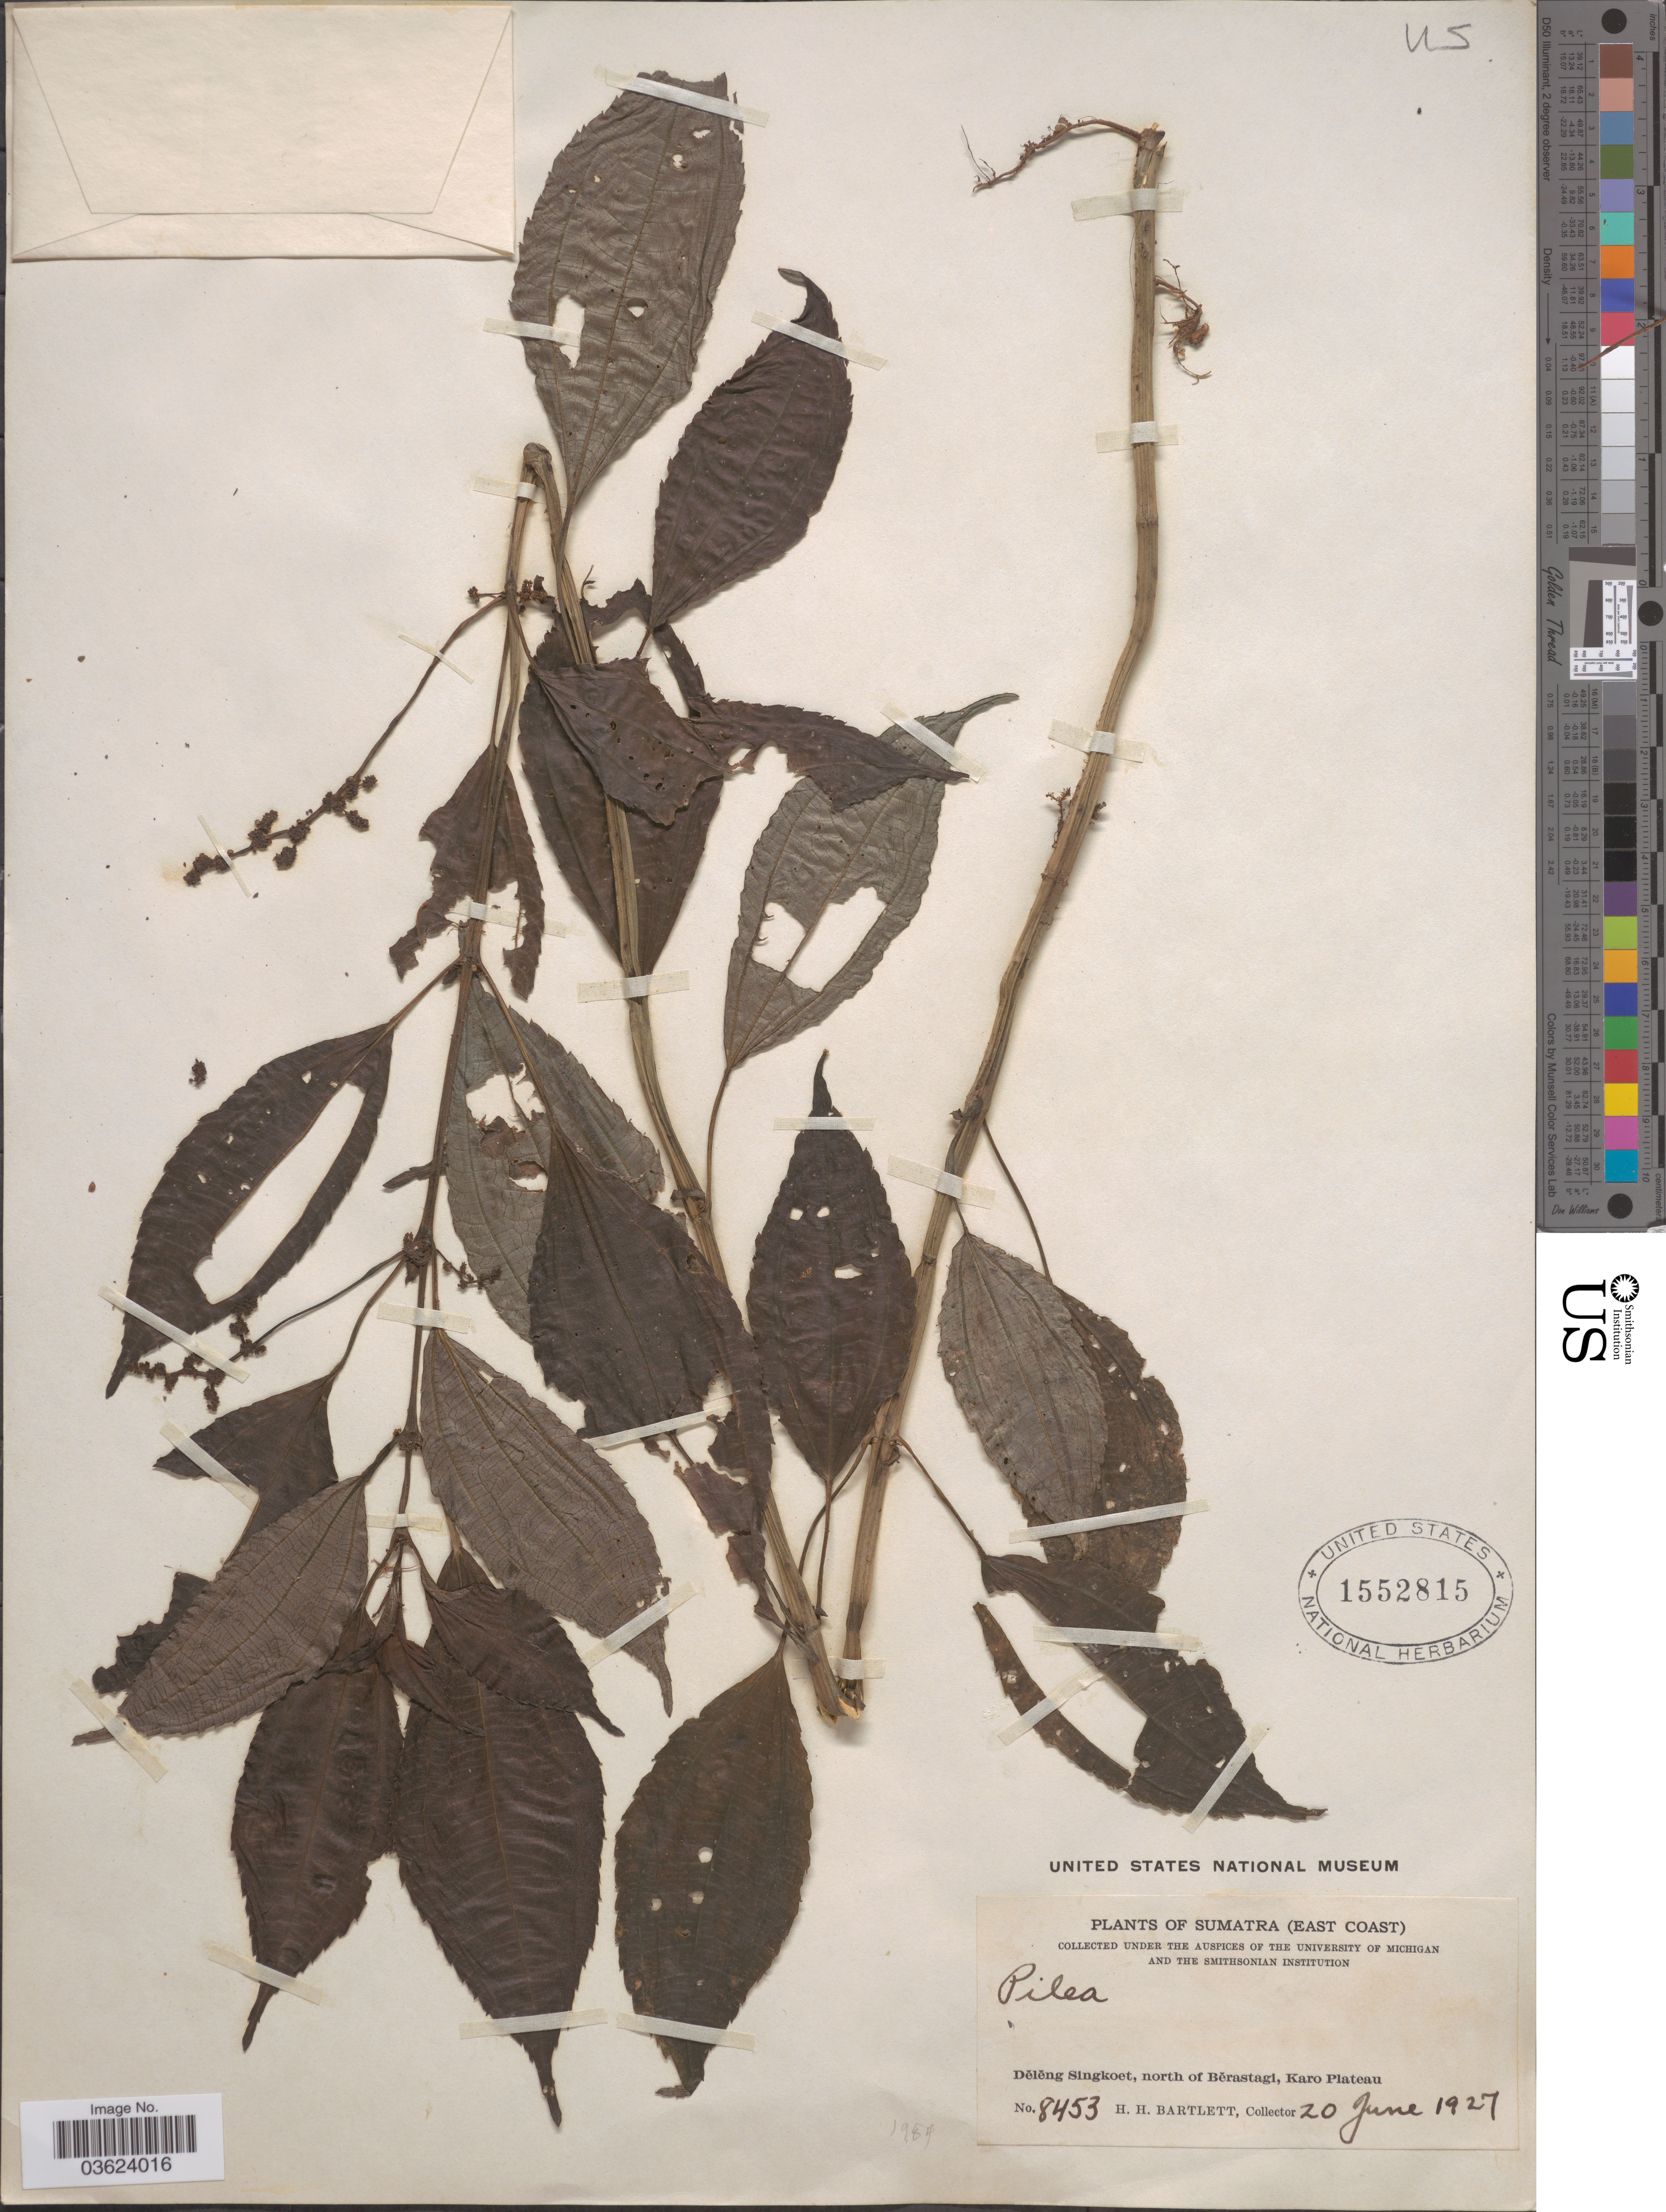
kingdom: Plantae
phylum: Tracheophyta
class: Magnoliopsida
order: Rosales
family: Urticaceae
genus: Pilea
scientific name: Pilea sp.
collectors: H. H. Bartlett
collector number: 8453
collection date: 1927-06-20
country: Indonesia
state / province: Sumatra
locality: East Coast. Dělěng Singkoet, north of Běrastagi, Karo Plateau.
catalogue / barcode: US 1552815